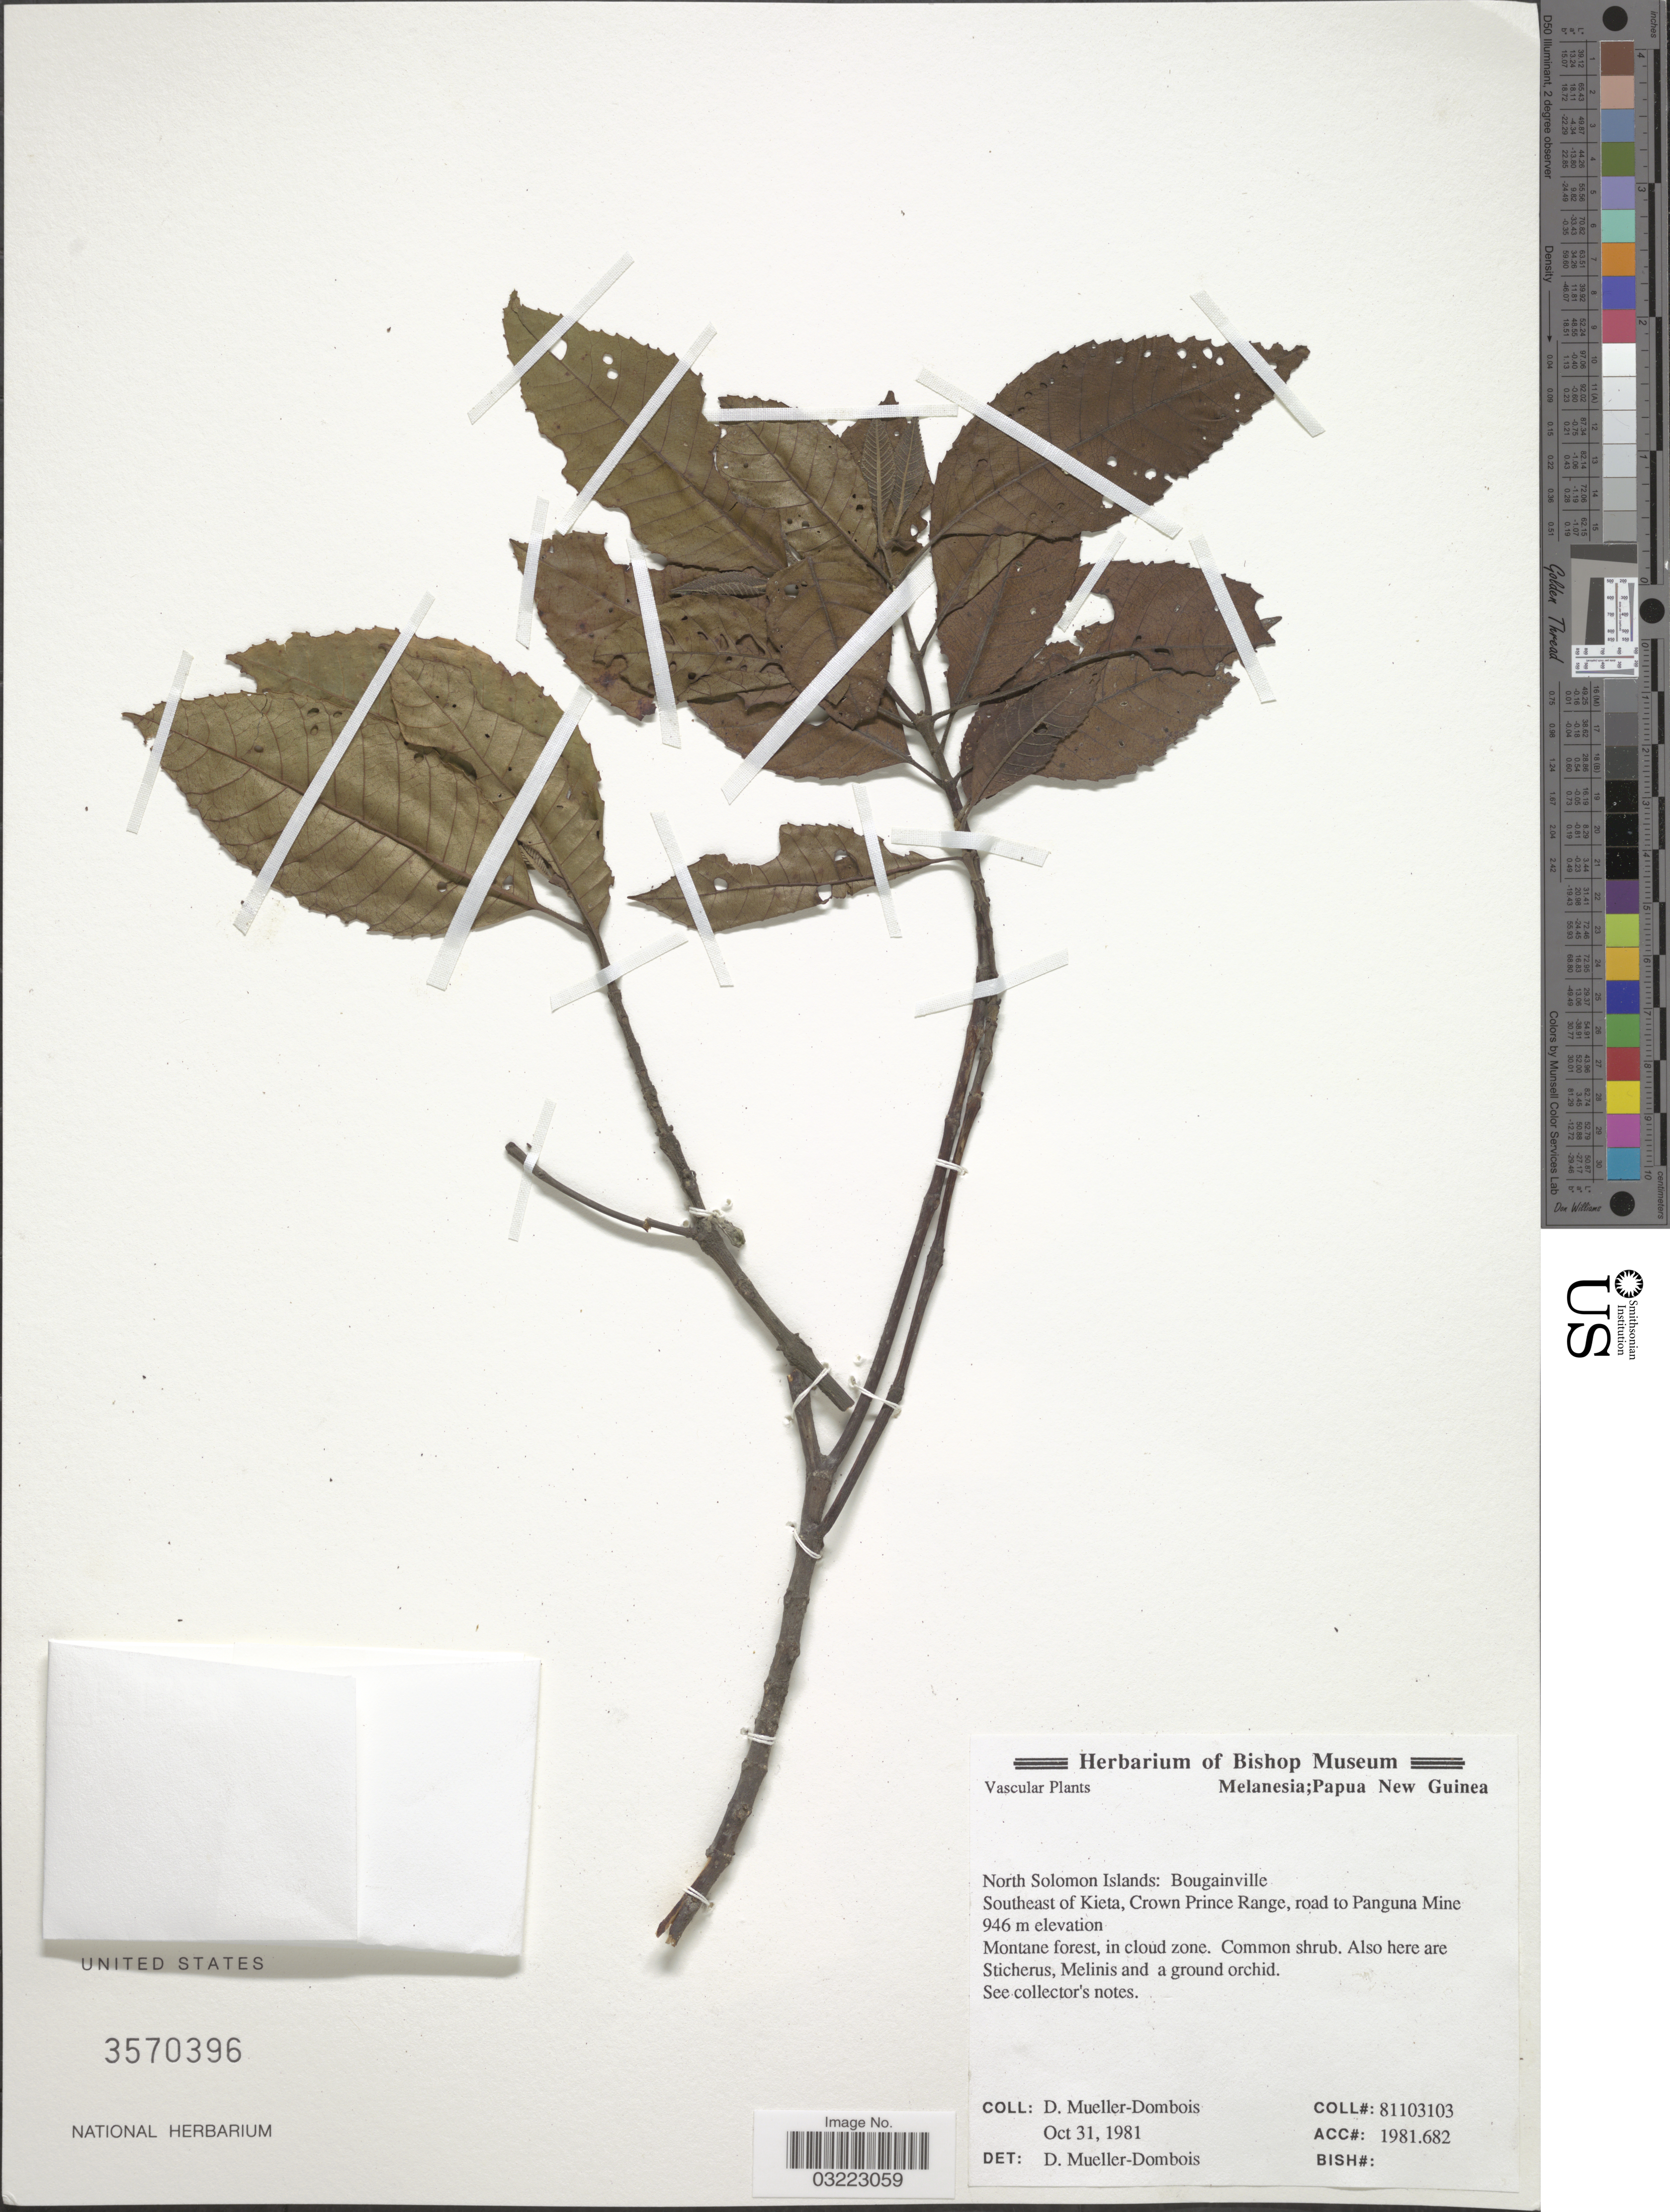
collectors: D. Mueller-Dombois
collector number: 81103103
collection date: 1981-10-31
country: Papua New Guinea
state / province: Bougainville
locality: North Solomon Islands: Bougainville. Southeast of Kieta, Crown Prince Range, road to Panguna Mine.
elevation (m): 946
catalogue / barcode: US 3570396